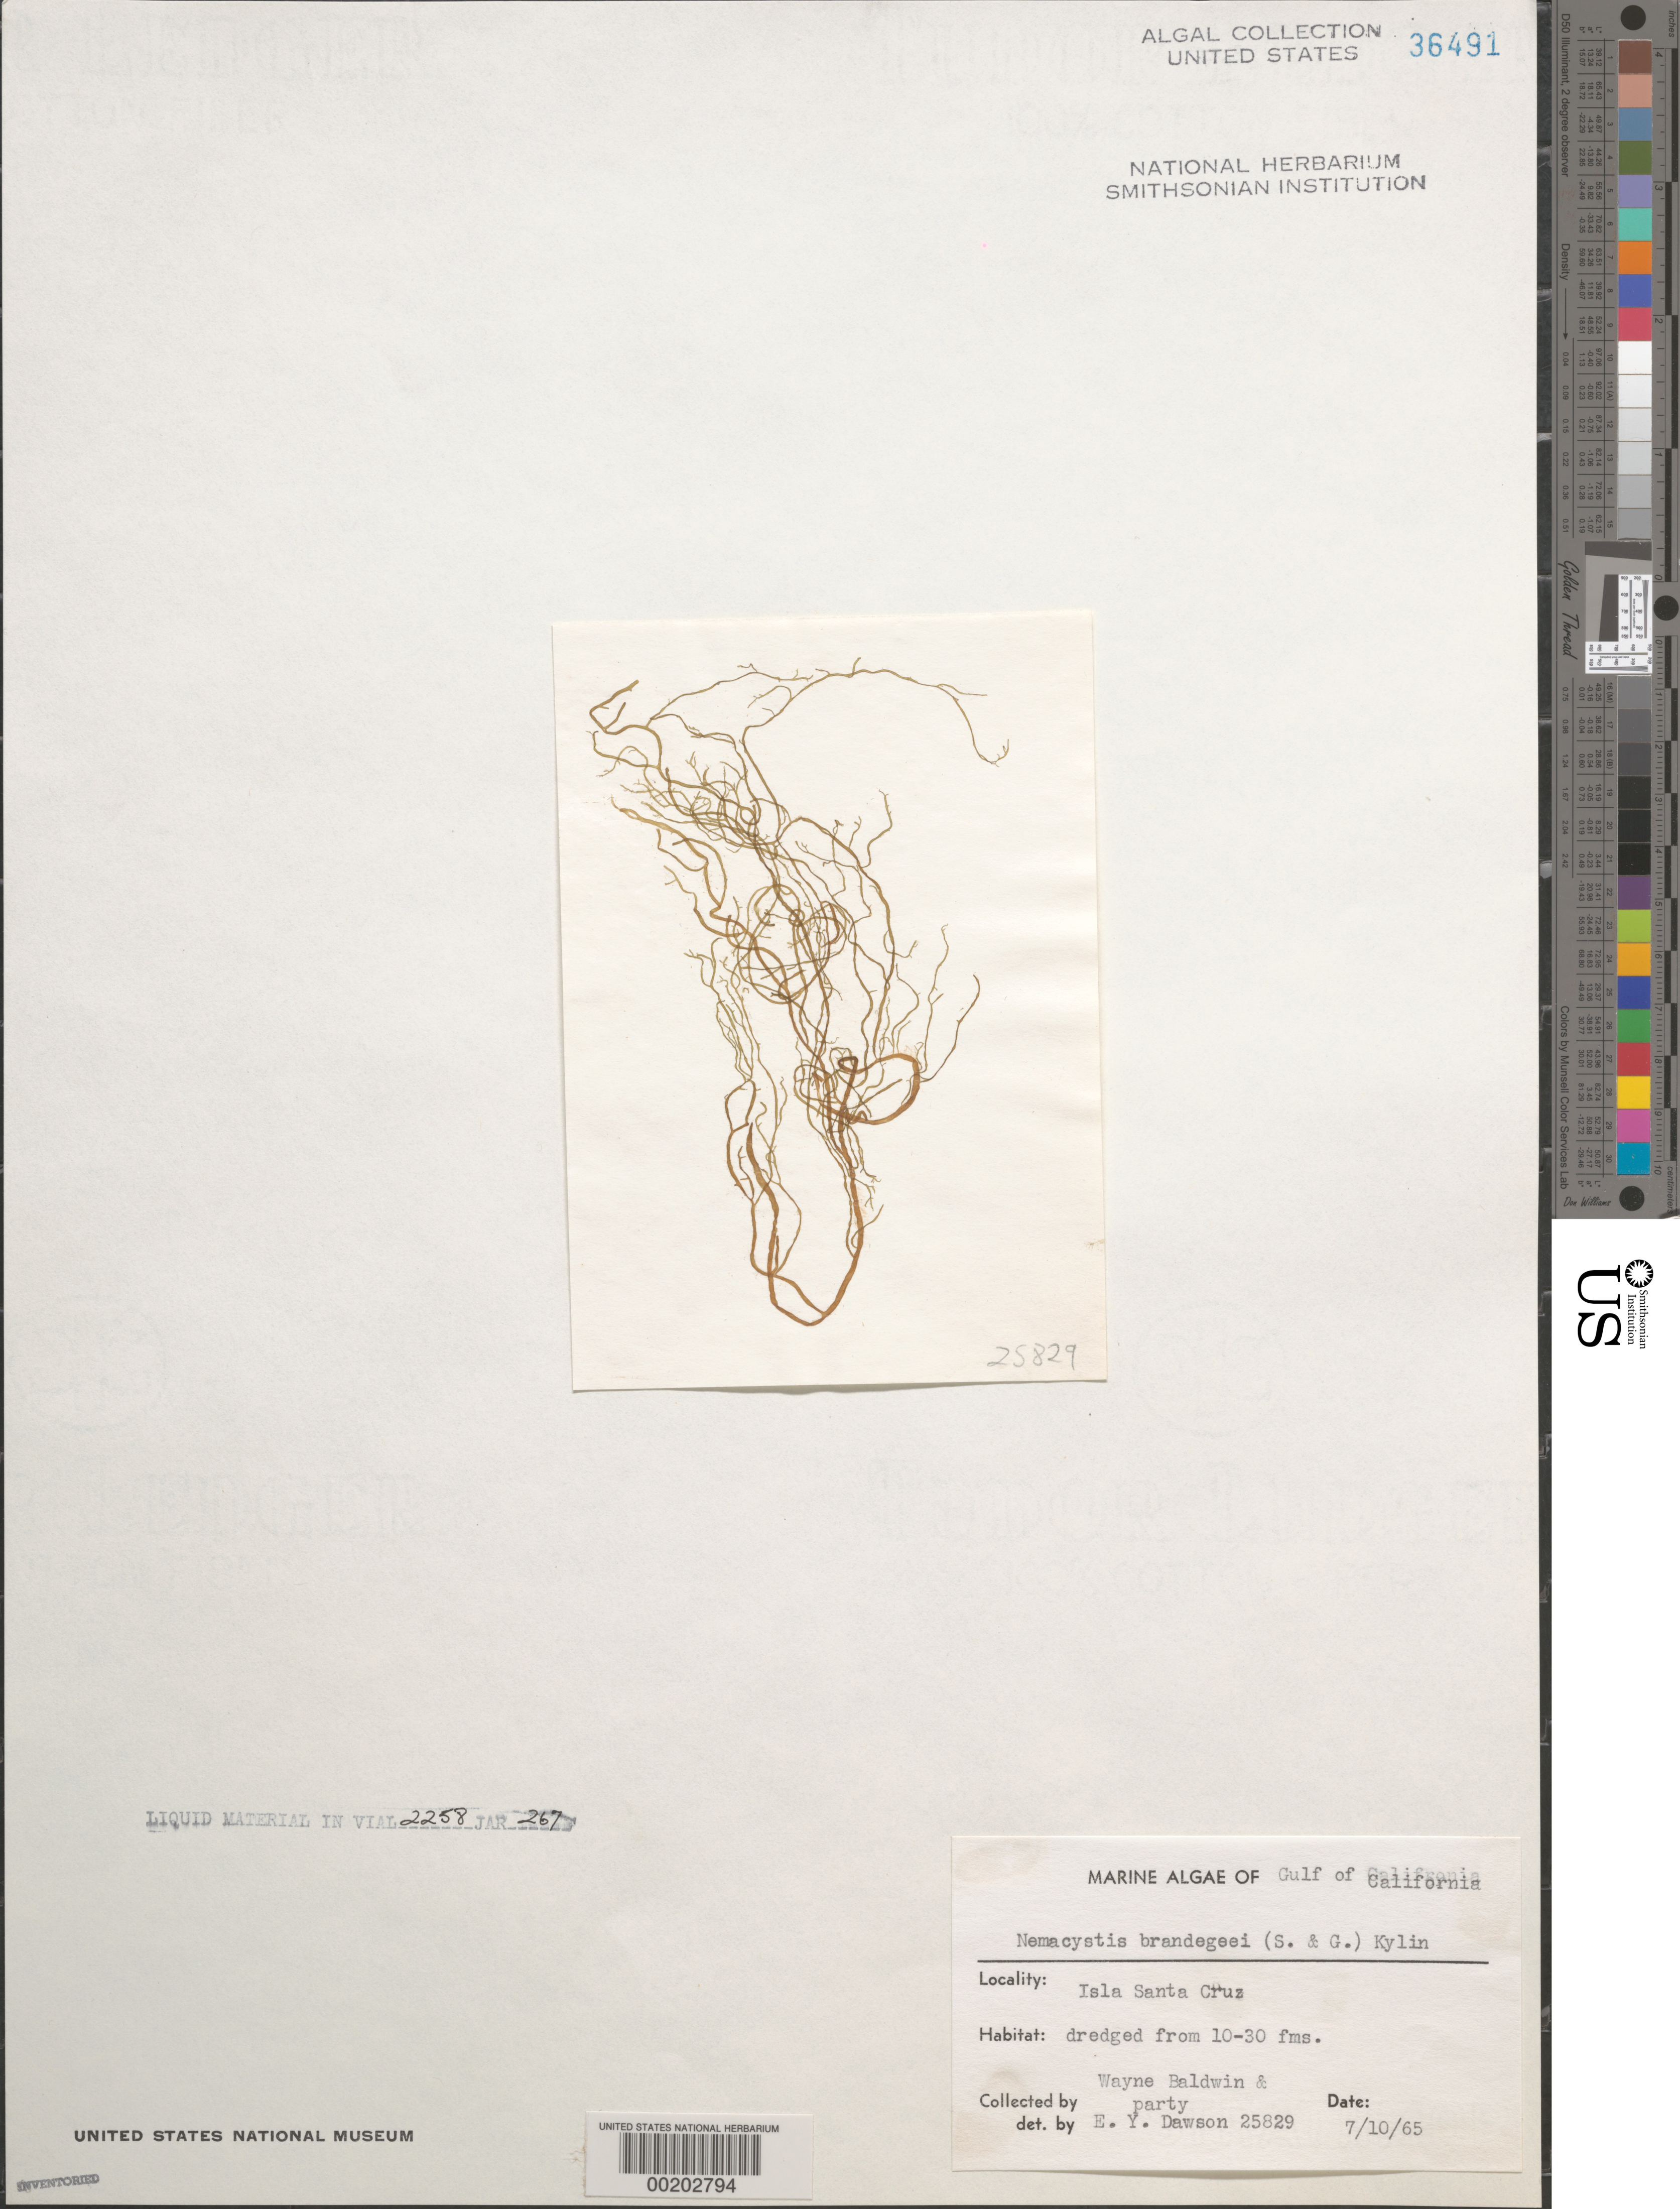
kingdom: Chromista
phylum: Ochrophyta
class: Phaeophyceae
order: Ectocarpales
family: Chordariaceae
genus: Nemacystus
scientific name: Nemacystus brandegeei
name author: (Setch. & N.L. Gardner) Kylin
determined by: Dawson, E. Y.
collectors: W. Baldwin & et al.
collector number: EYD 25829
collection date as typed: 10 Jul 1965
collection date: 1965-07-10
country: Mexico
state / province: Baja California Sur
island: Isla Santa Cruz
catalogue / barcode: US 36491